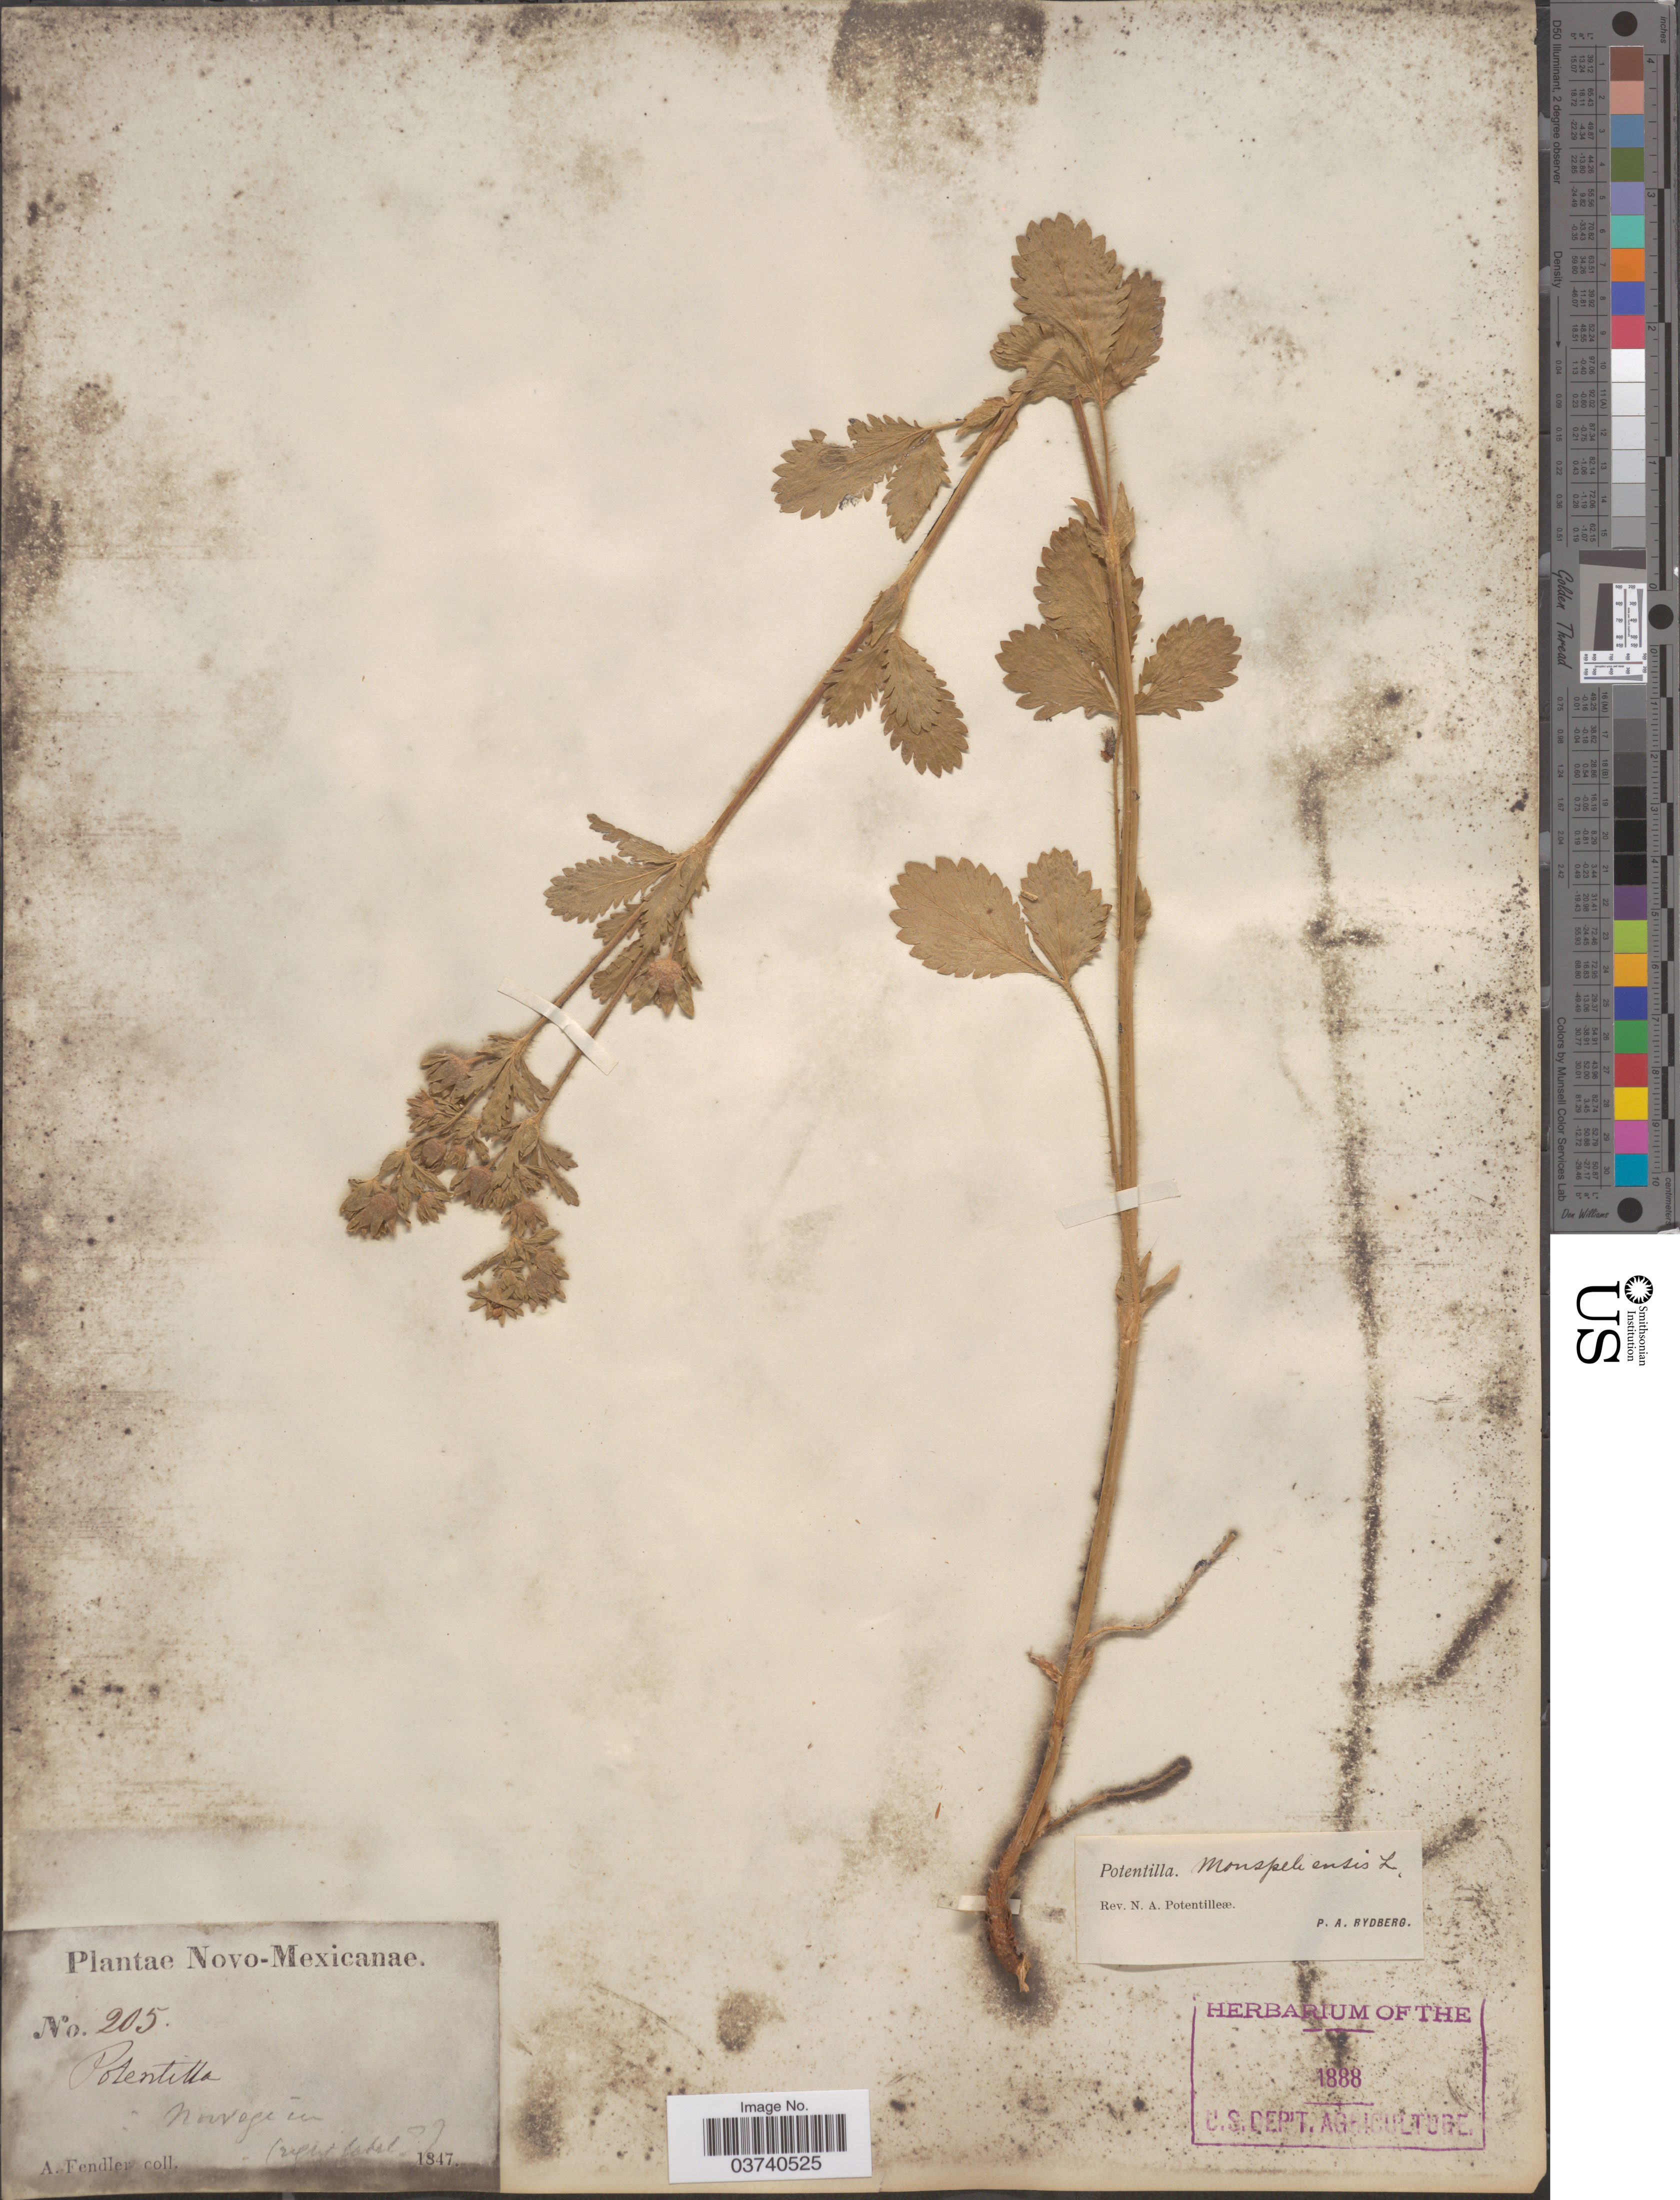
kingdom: Plantae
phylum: Tracheophyta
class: Magnoliopsida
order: Rosales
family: Rosaceae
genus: Potentilla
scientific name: Potentilla norvegica subsp. monspeliensis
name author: (L.) Asch. & Graebn.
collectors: A. Fendler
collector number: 205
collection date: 1847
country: United States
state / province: New Mexico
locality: Norvegien (regio lakes [unsure placement]).